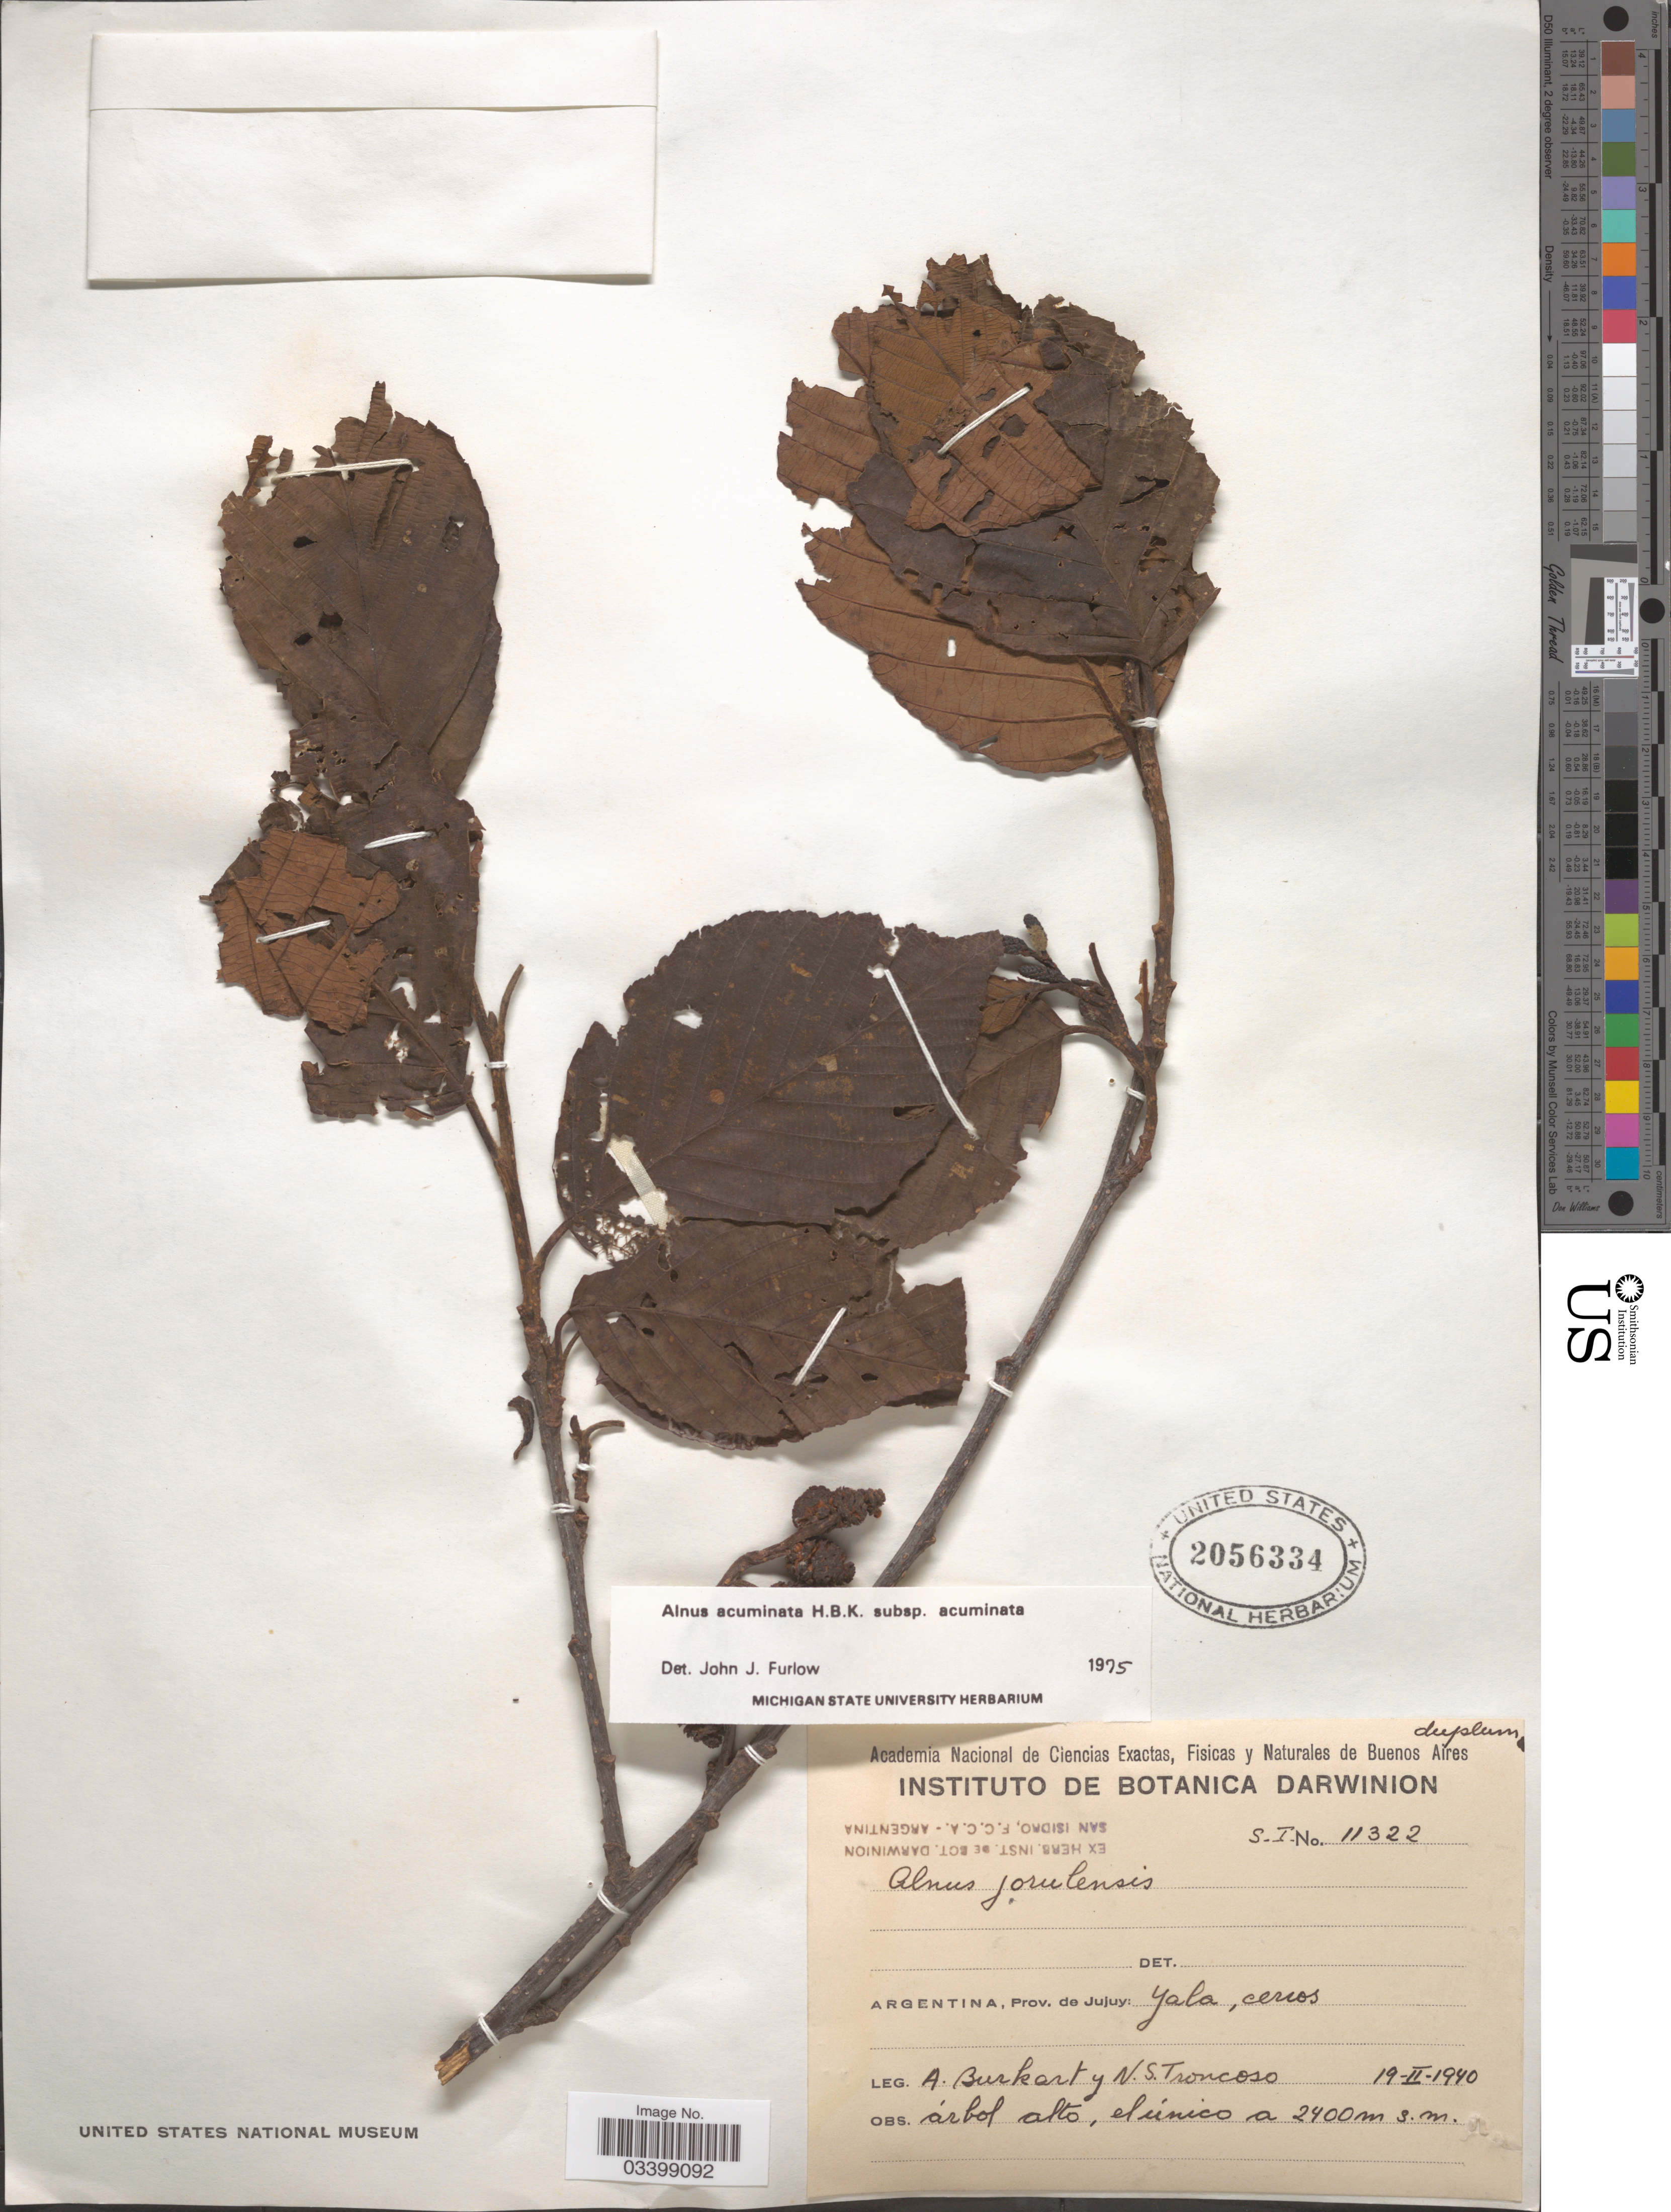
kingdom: Plantae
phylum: Tracheophyta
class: Magnoliopsida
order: Fagales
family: Betulaceae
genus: Alnus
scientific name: Alnus acuminata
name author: Kunth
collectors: A. E. Burkart & N. Troncoso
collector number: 11322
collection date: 1940-02-19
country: Argentina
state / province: Jujuy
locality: Prov. de Jujuy: Yala, cerros.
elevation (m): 2400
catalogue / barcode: US 2056334